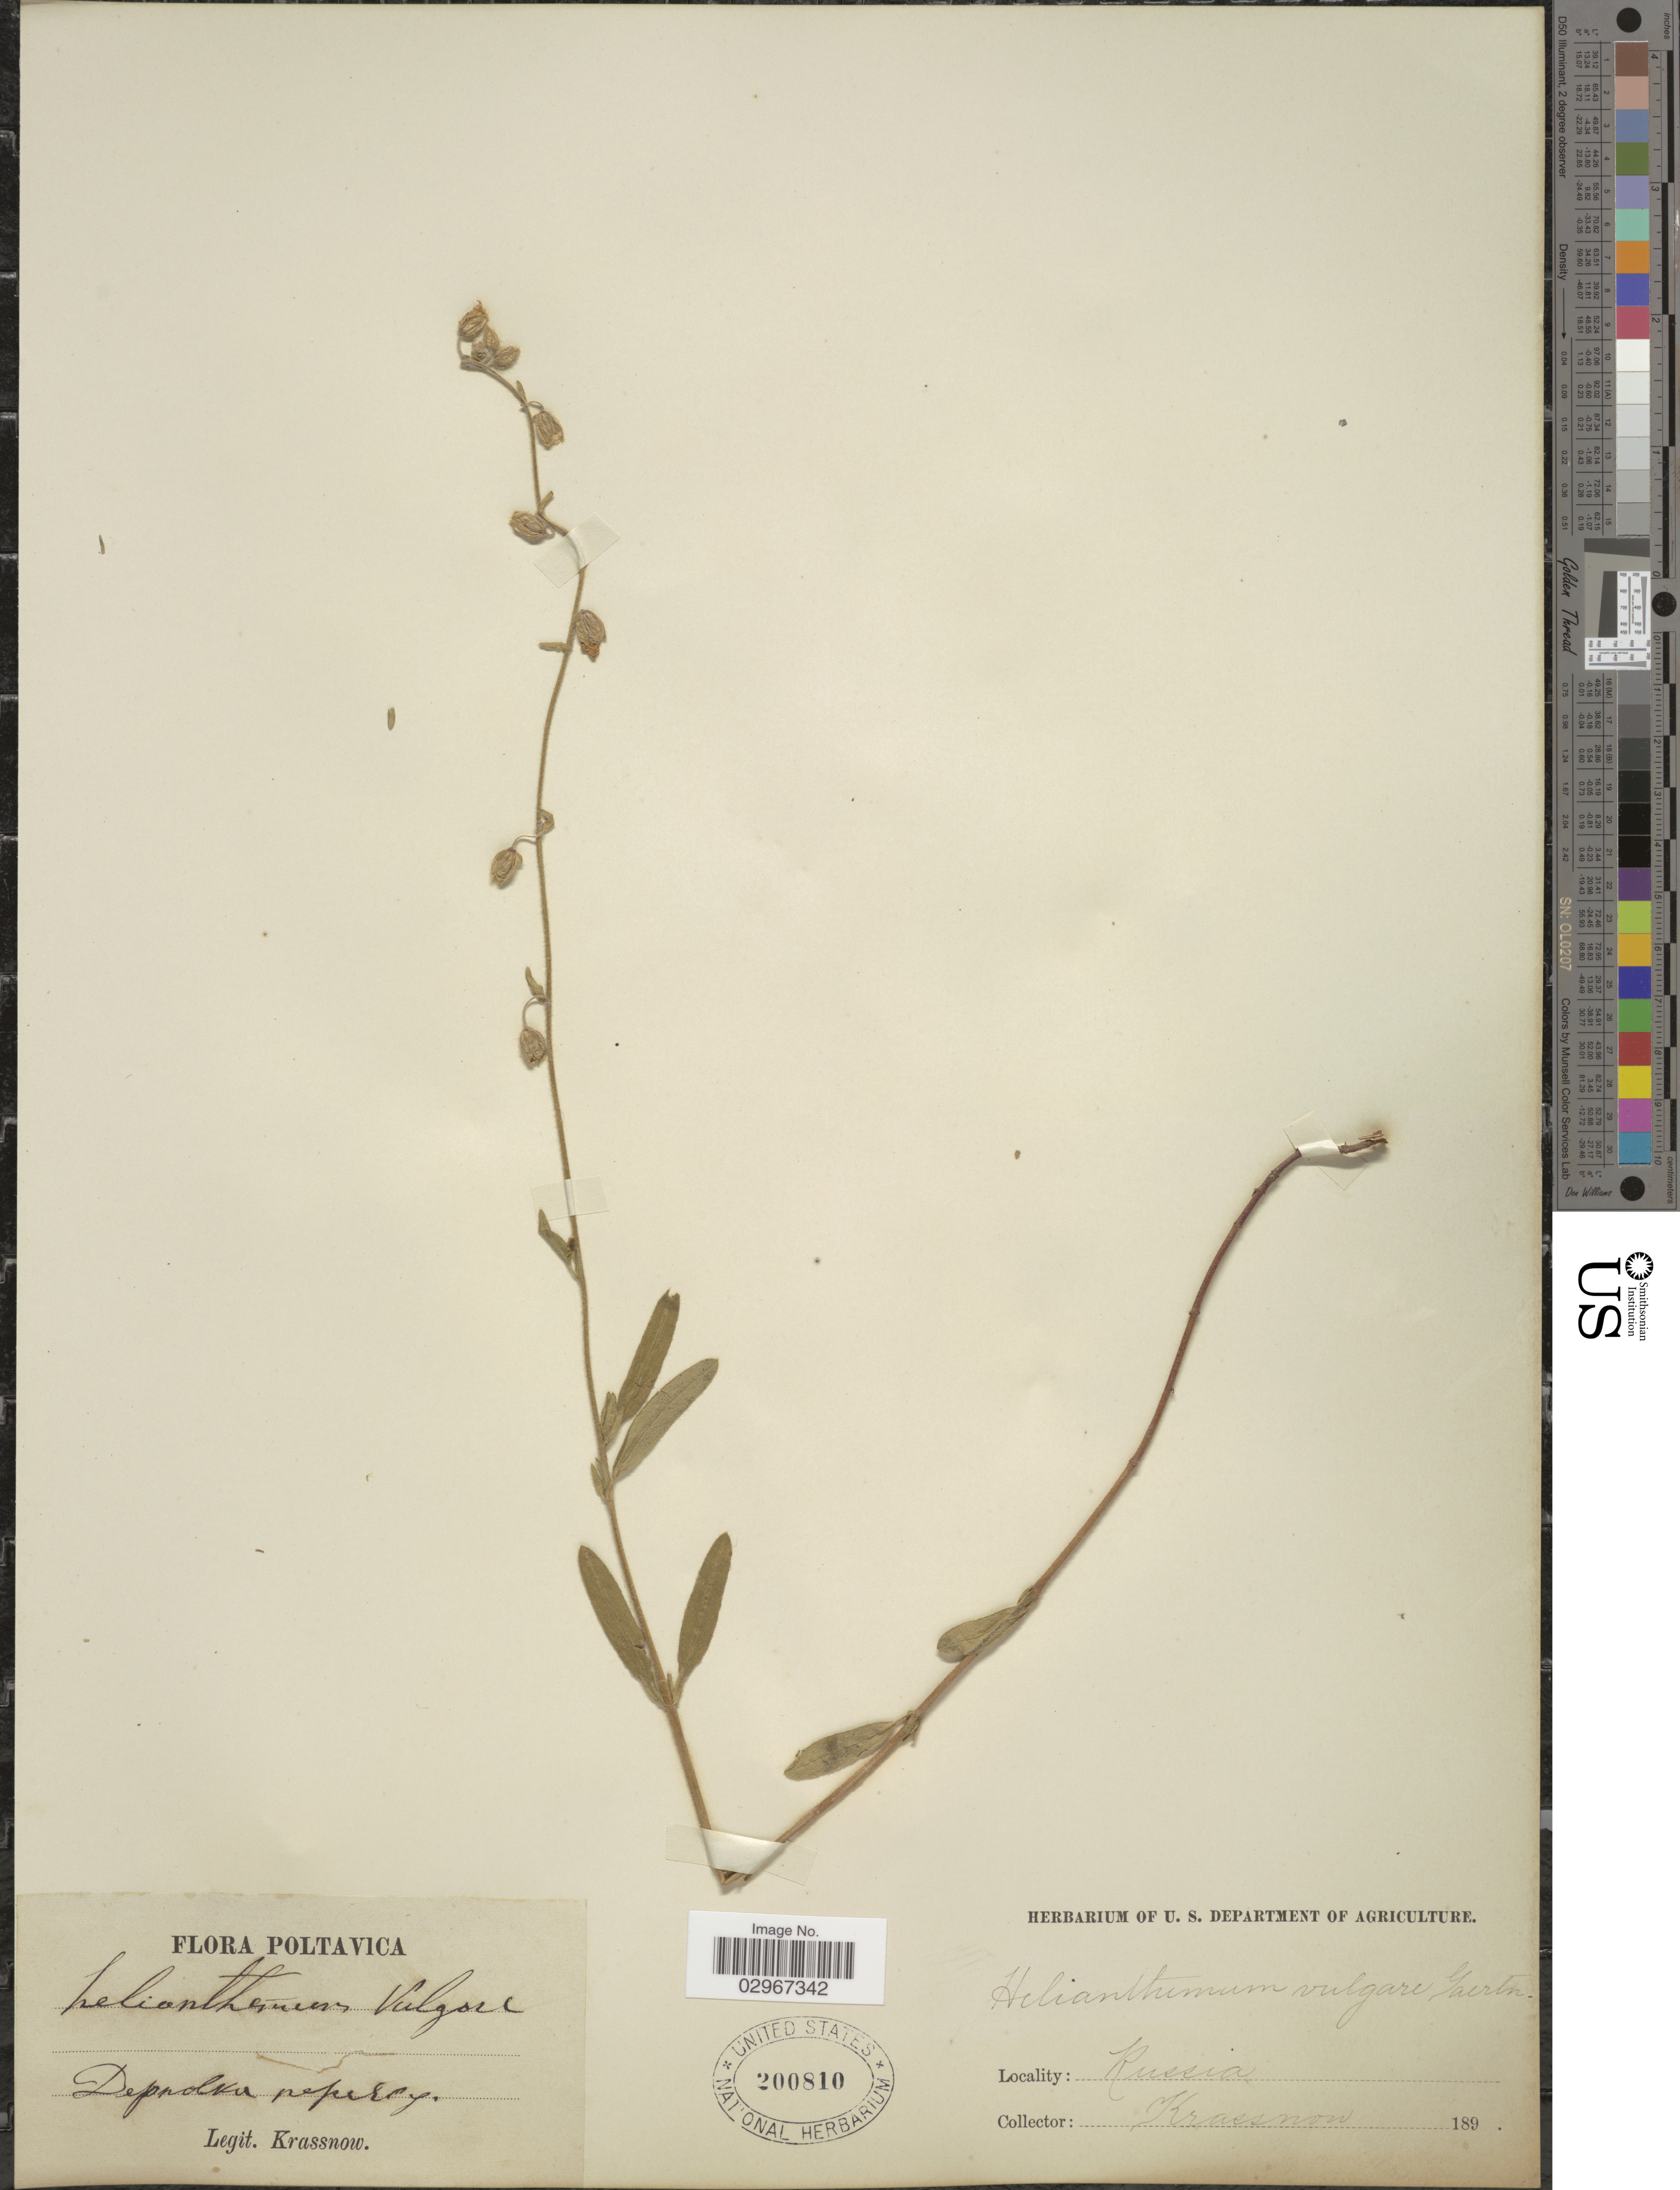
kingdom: Plantae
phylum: Tracheophyta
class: Magnoliopsida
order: Malvales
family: Cistaceae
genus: Helianthemum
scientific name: Helianthemum vulgare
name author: Gaertn.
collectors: -. Krassnow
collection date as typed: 189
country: Ukraine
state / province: Poltava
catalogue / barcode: US 200810